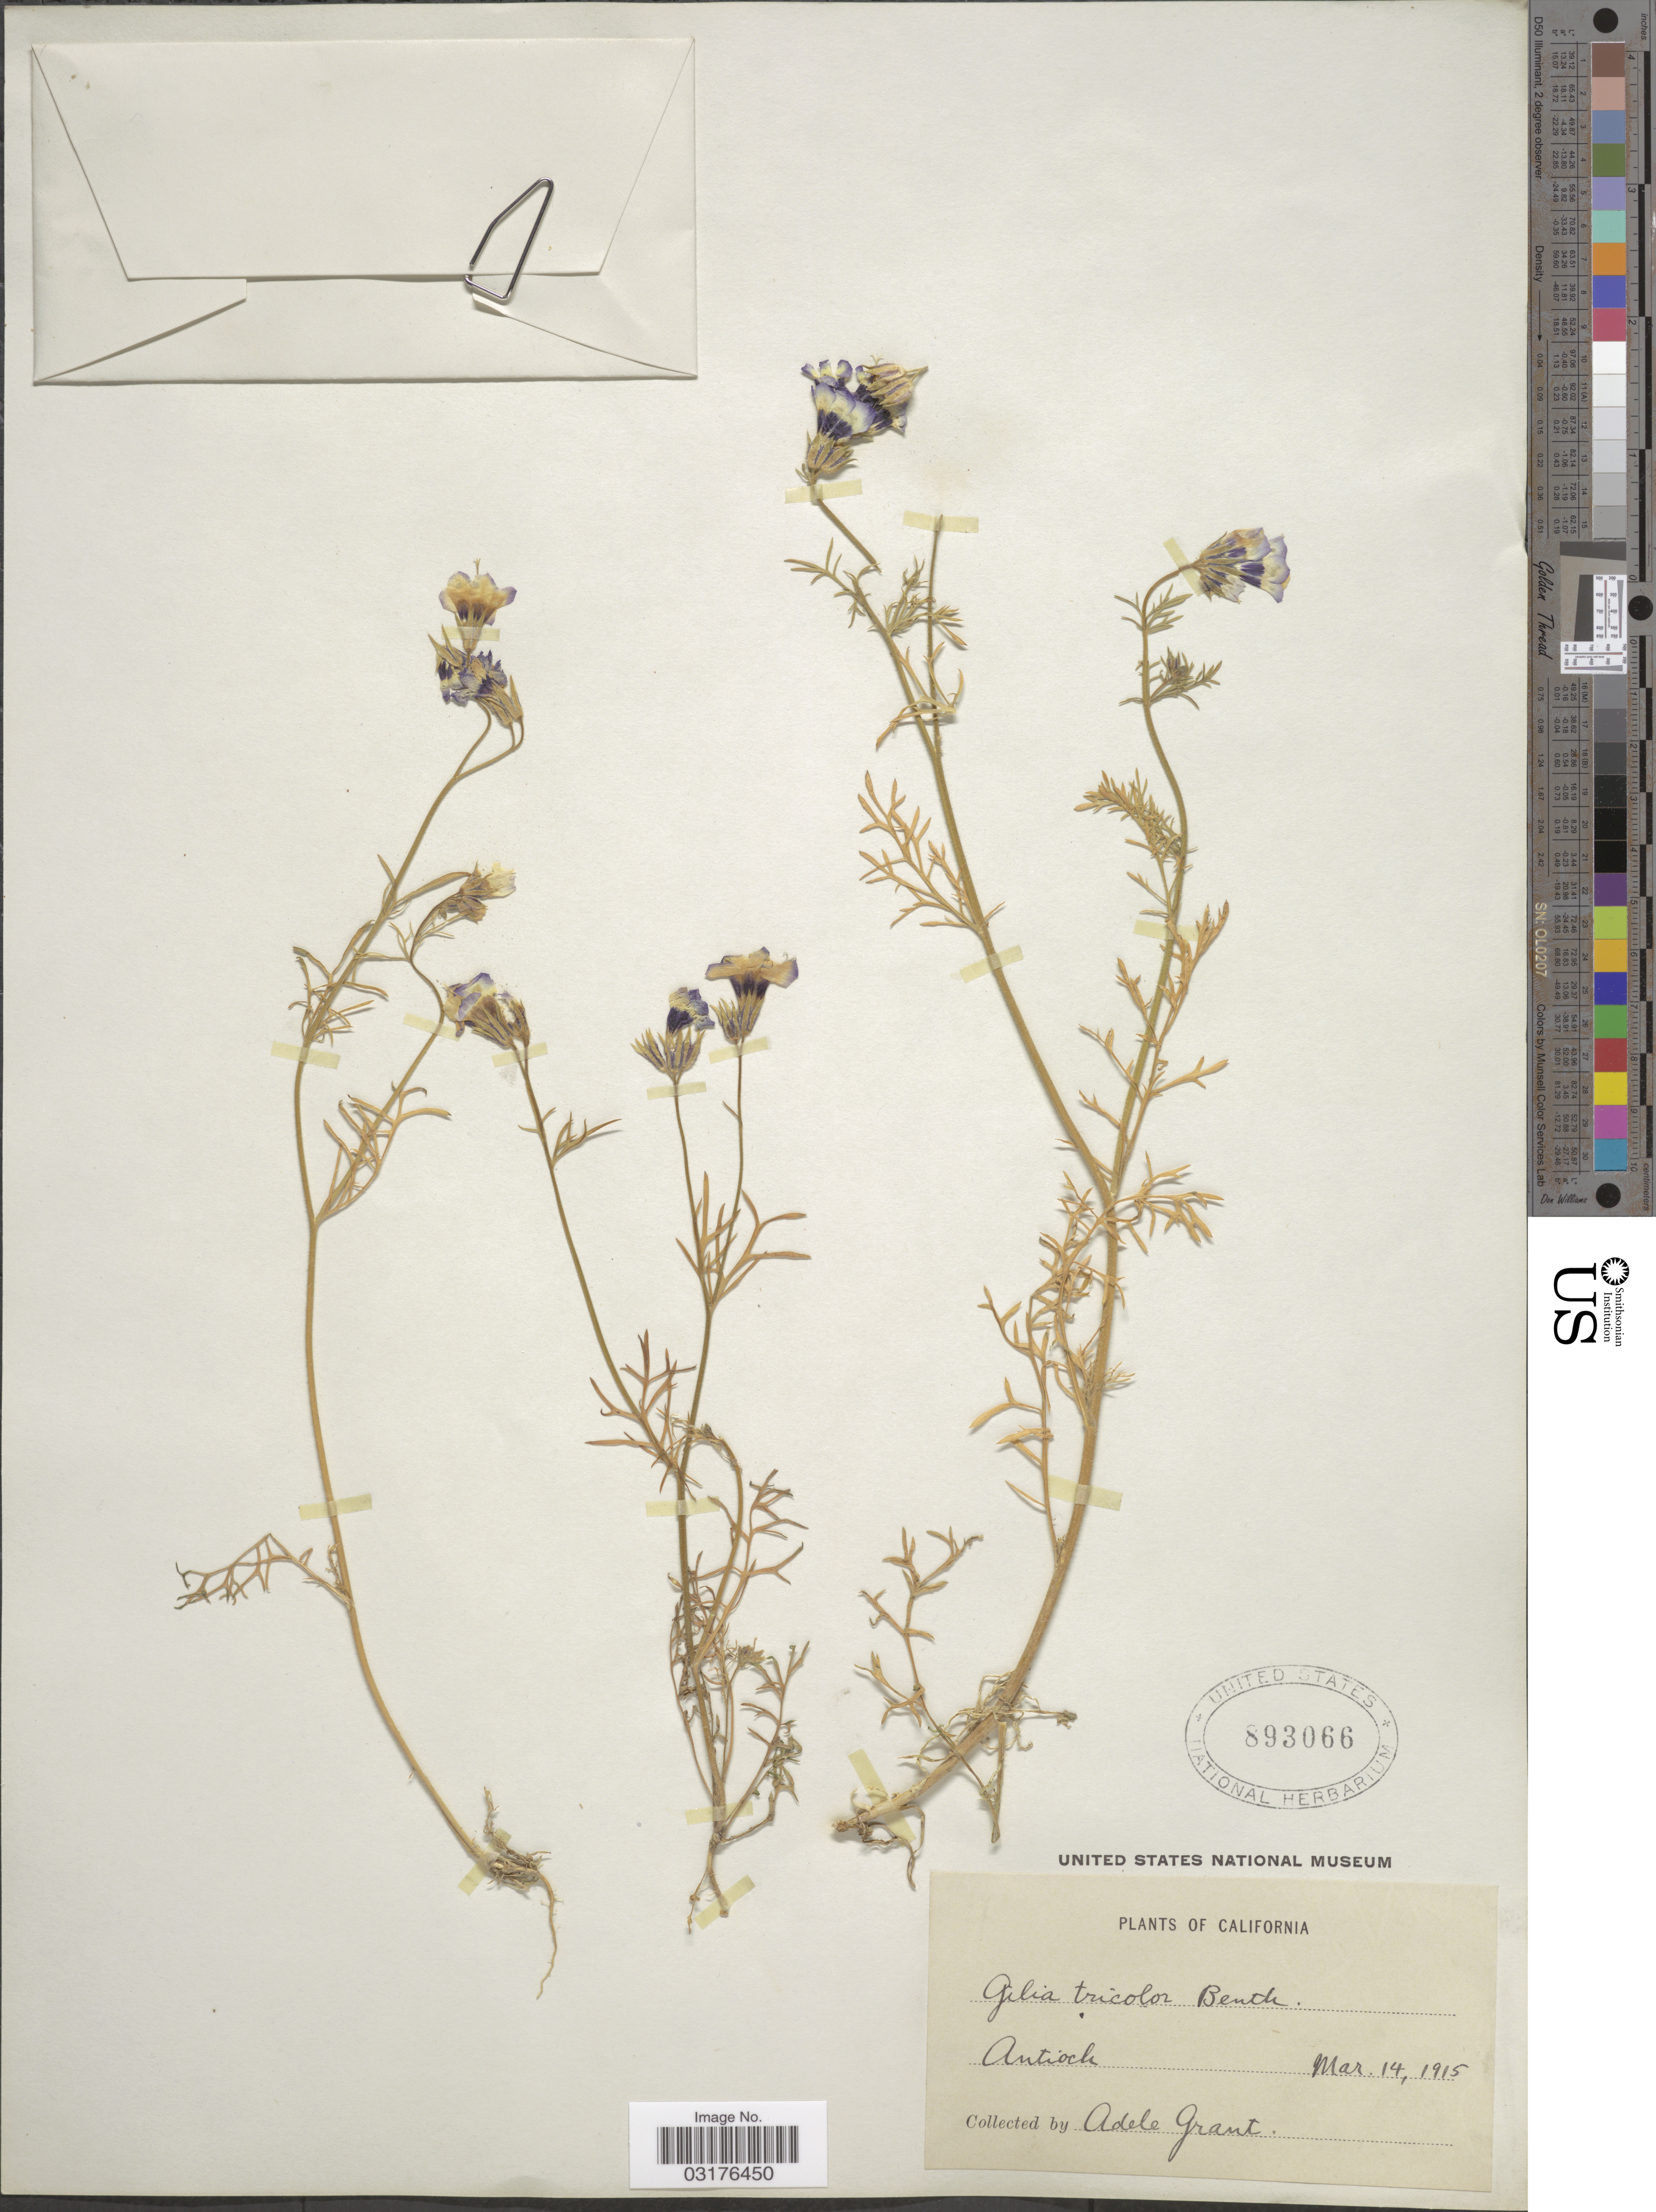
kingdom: Plantae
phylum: Tracheophyta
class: Magnoliopsida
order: Ericales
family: Polemoniaceae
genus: Gilia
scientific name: Gilia tricolor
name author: Benth.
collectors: A. Grant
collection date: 1915-03-14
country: United States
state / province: California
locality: Antioch.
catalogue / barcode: US 893066